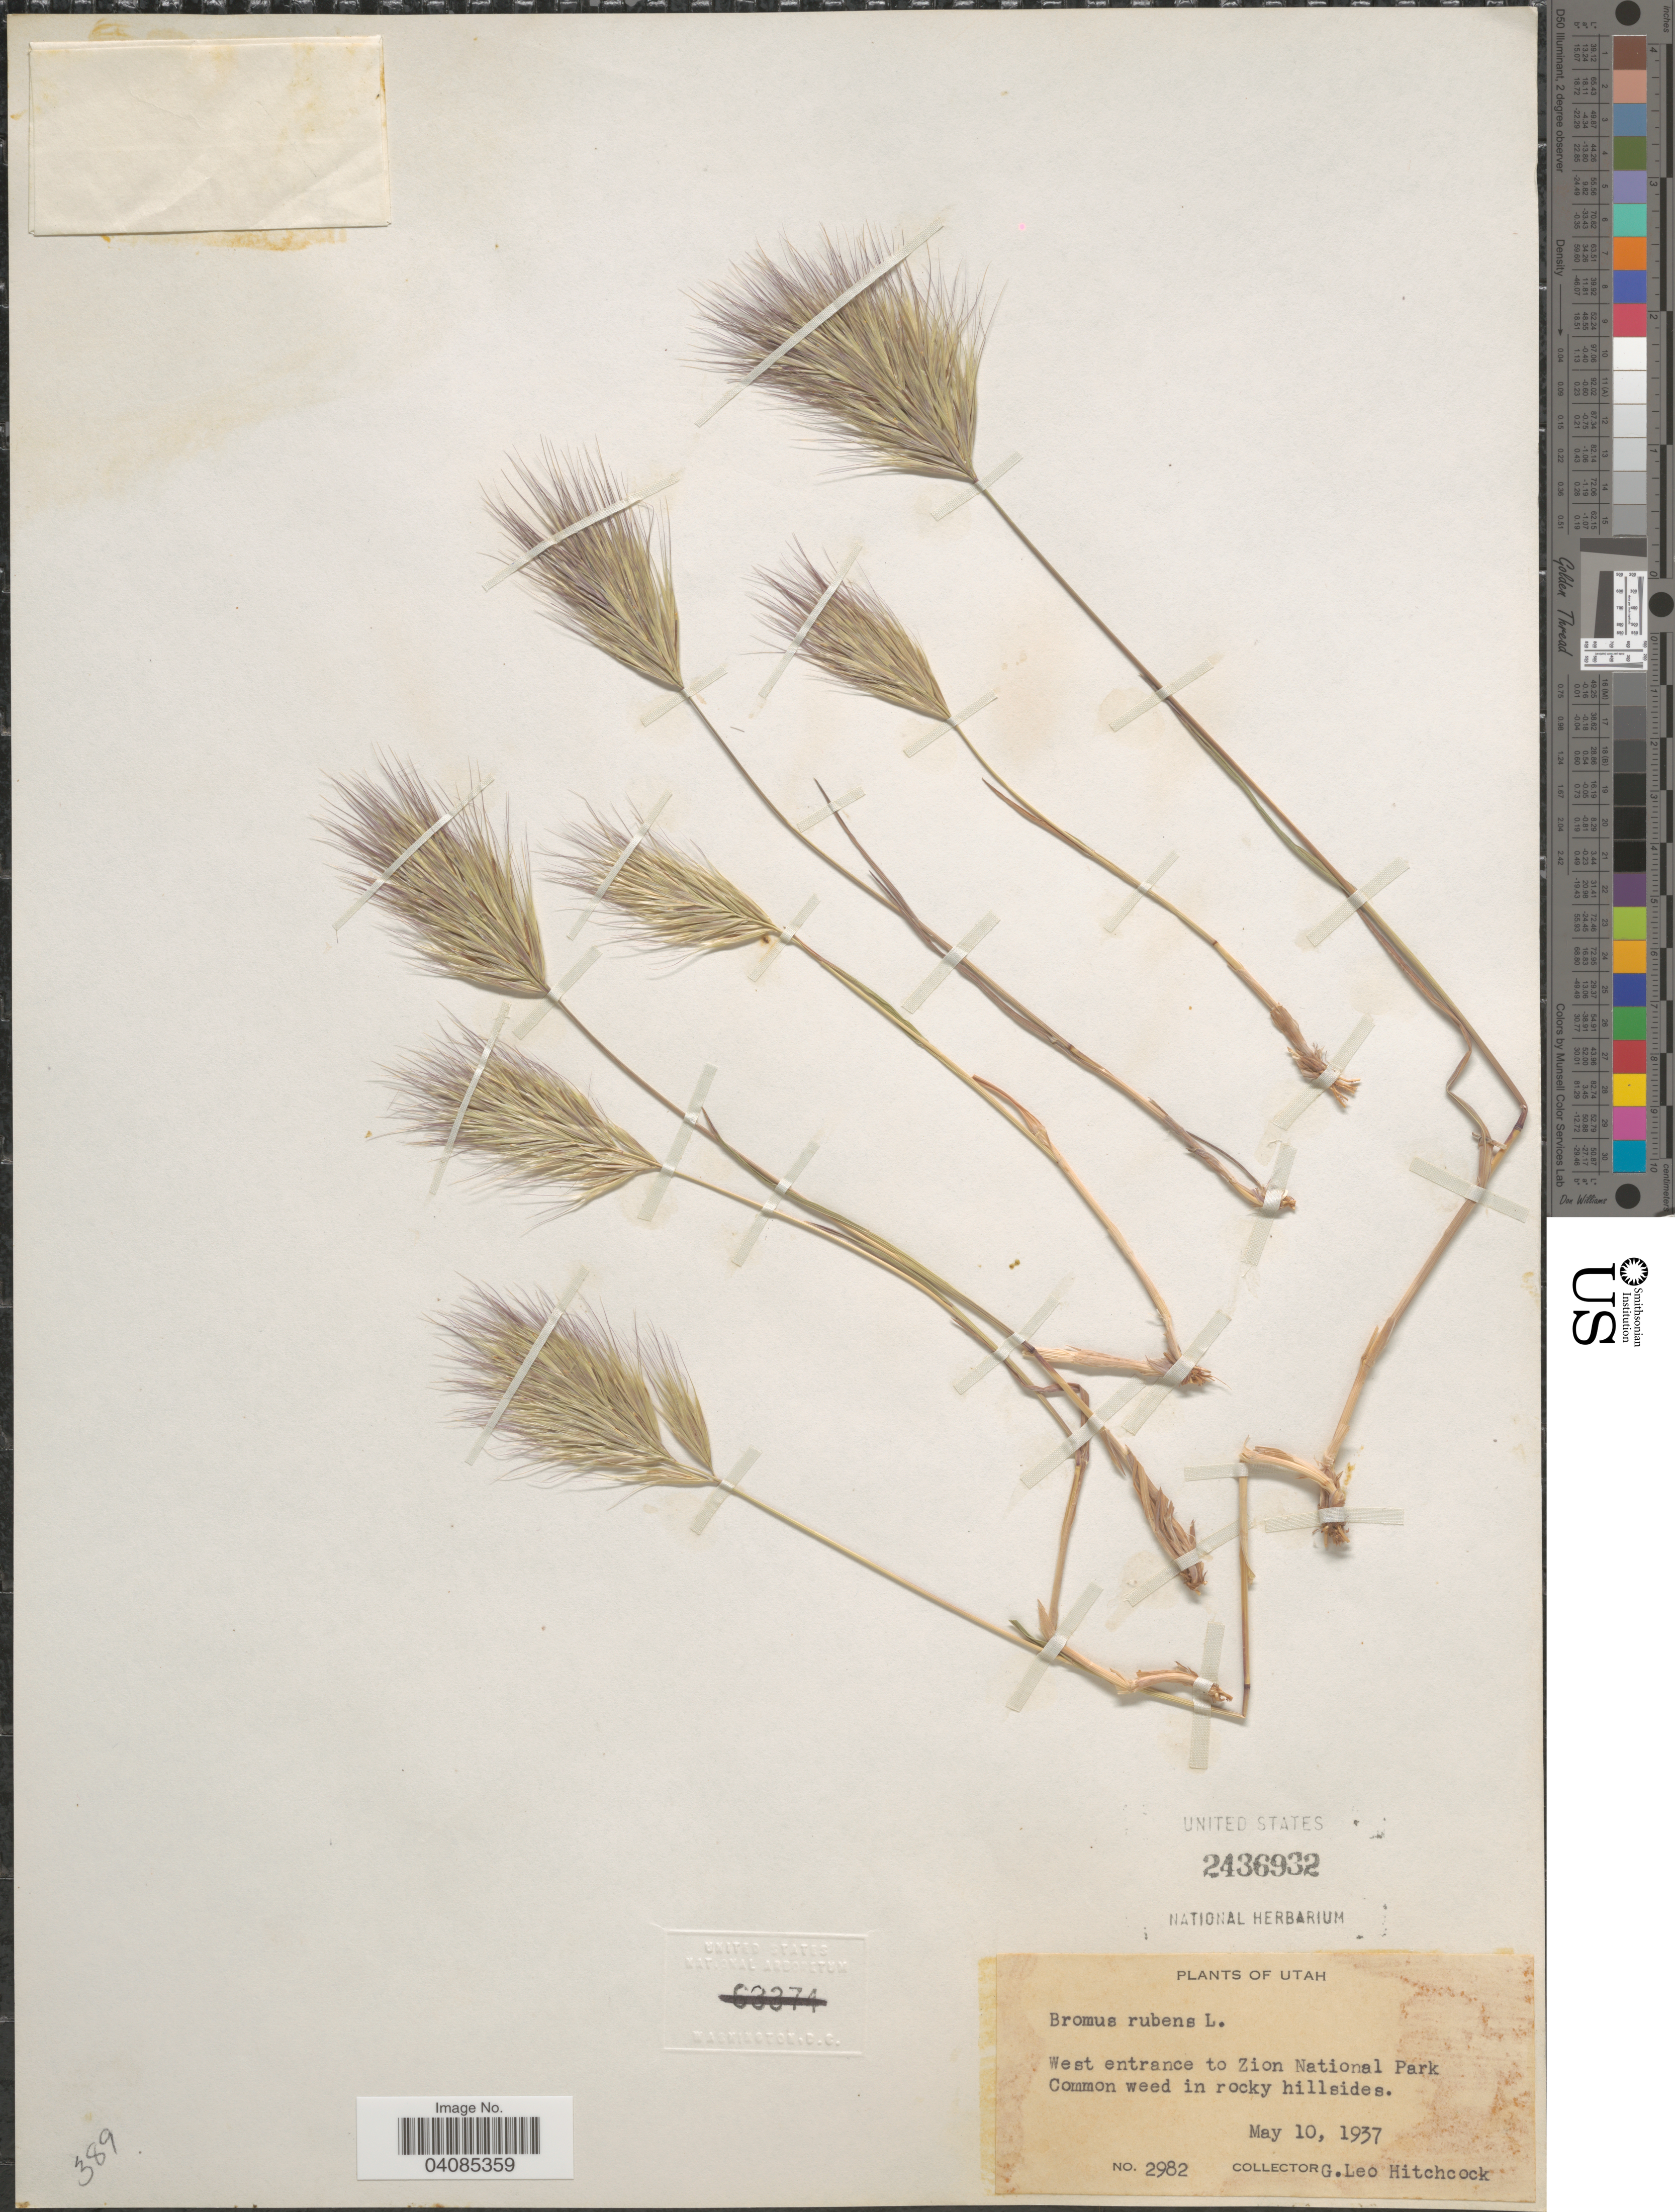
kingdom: Plantae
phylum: Tracheophyta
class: Liliopsida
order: Poales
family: Poaceae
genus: Bromus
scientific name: Bromus rubens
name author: L.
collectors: G. Hitchcock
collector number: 2982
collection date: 1937-05-10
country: United States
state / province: Utah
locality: West entrance to Zion National Park. In rocky hillsides.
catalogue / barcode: US 2436932